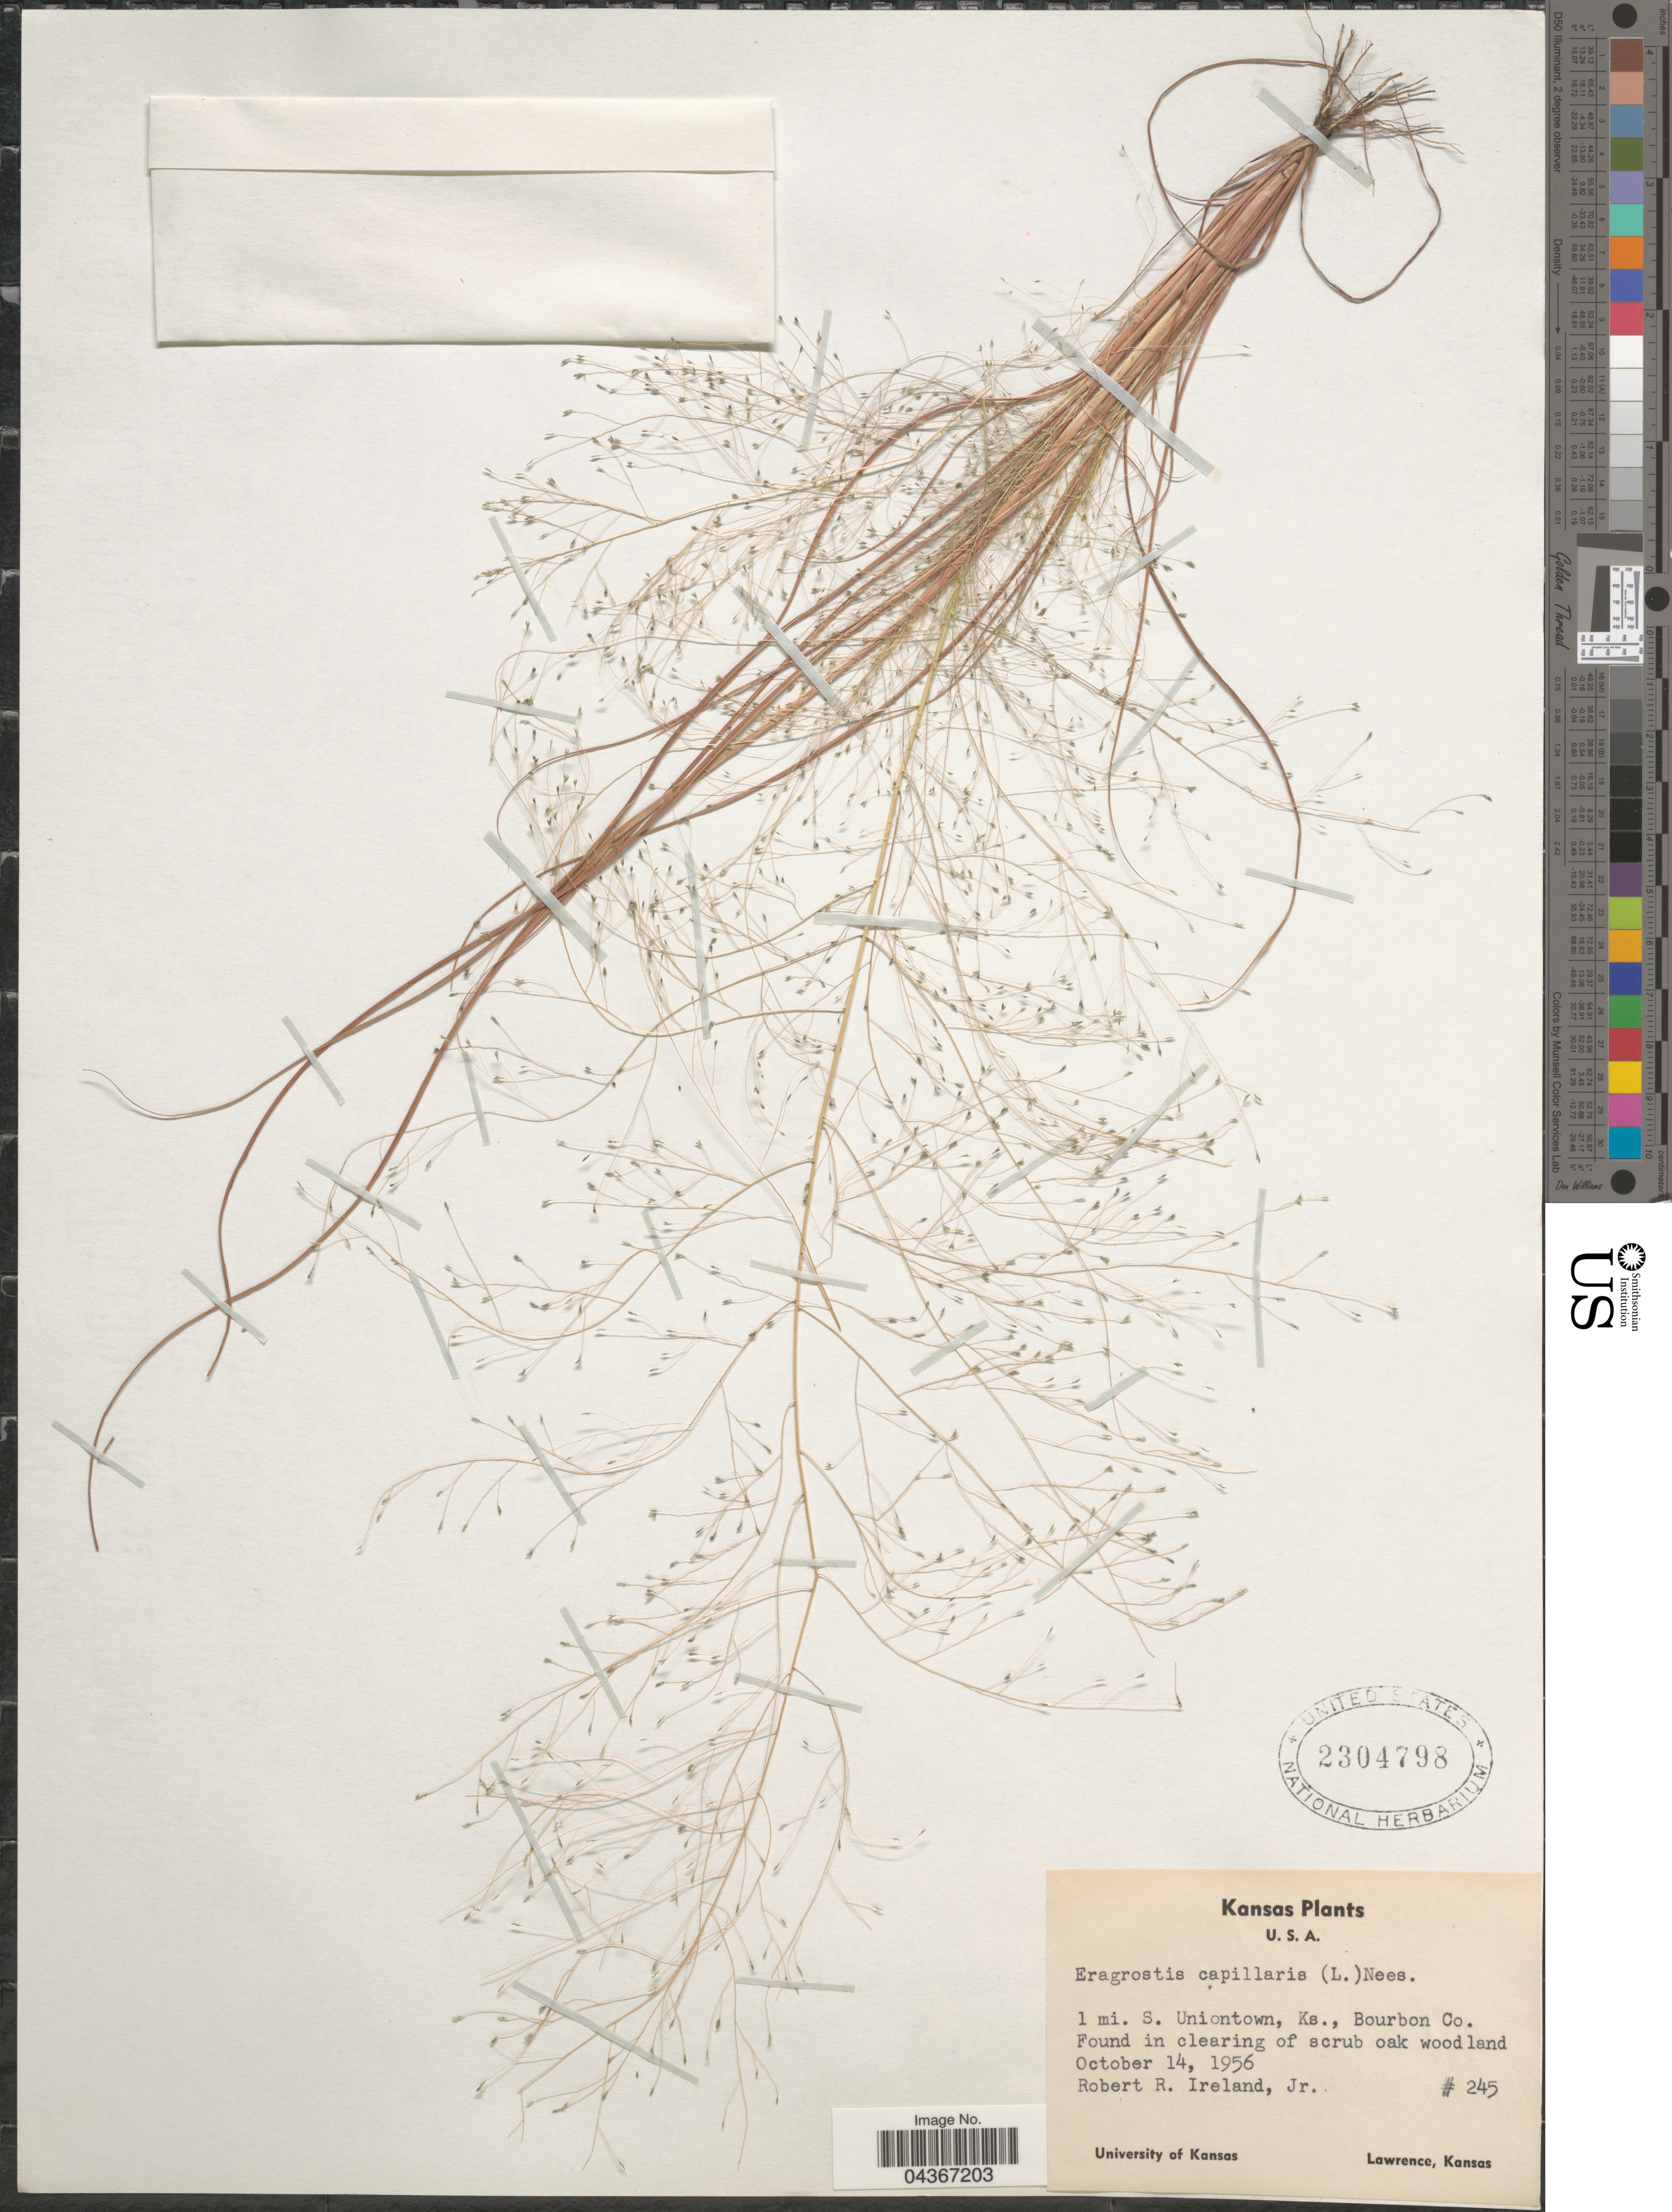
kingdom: Plantae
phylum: Tracheophyta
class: Liliopsida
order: Poales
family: Poaceae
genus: Eragrostis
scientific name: Eragrostis capillaris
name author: (L.) Nees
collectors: R. Ireland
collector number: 245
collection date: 1956-10-14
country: United States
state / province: Kansas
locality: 1 mi. S. Uniontown, Bourbon Co.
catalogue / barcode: US 2304798